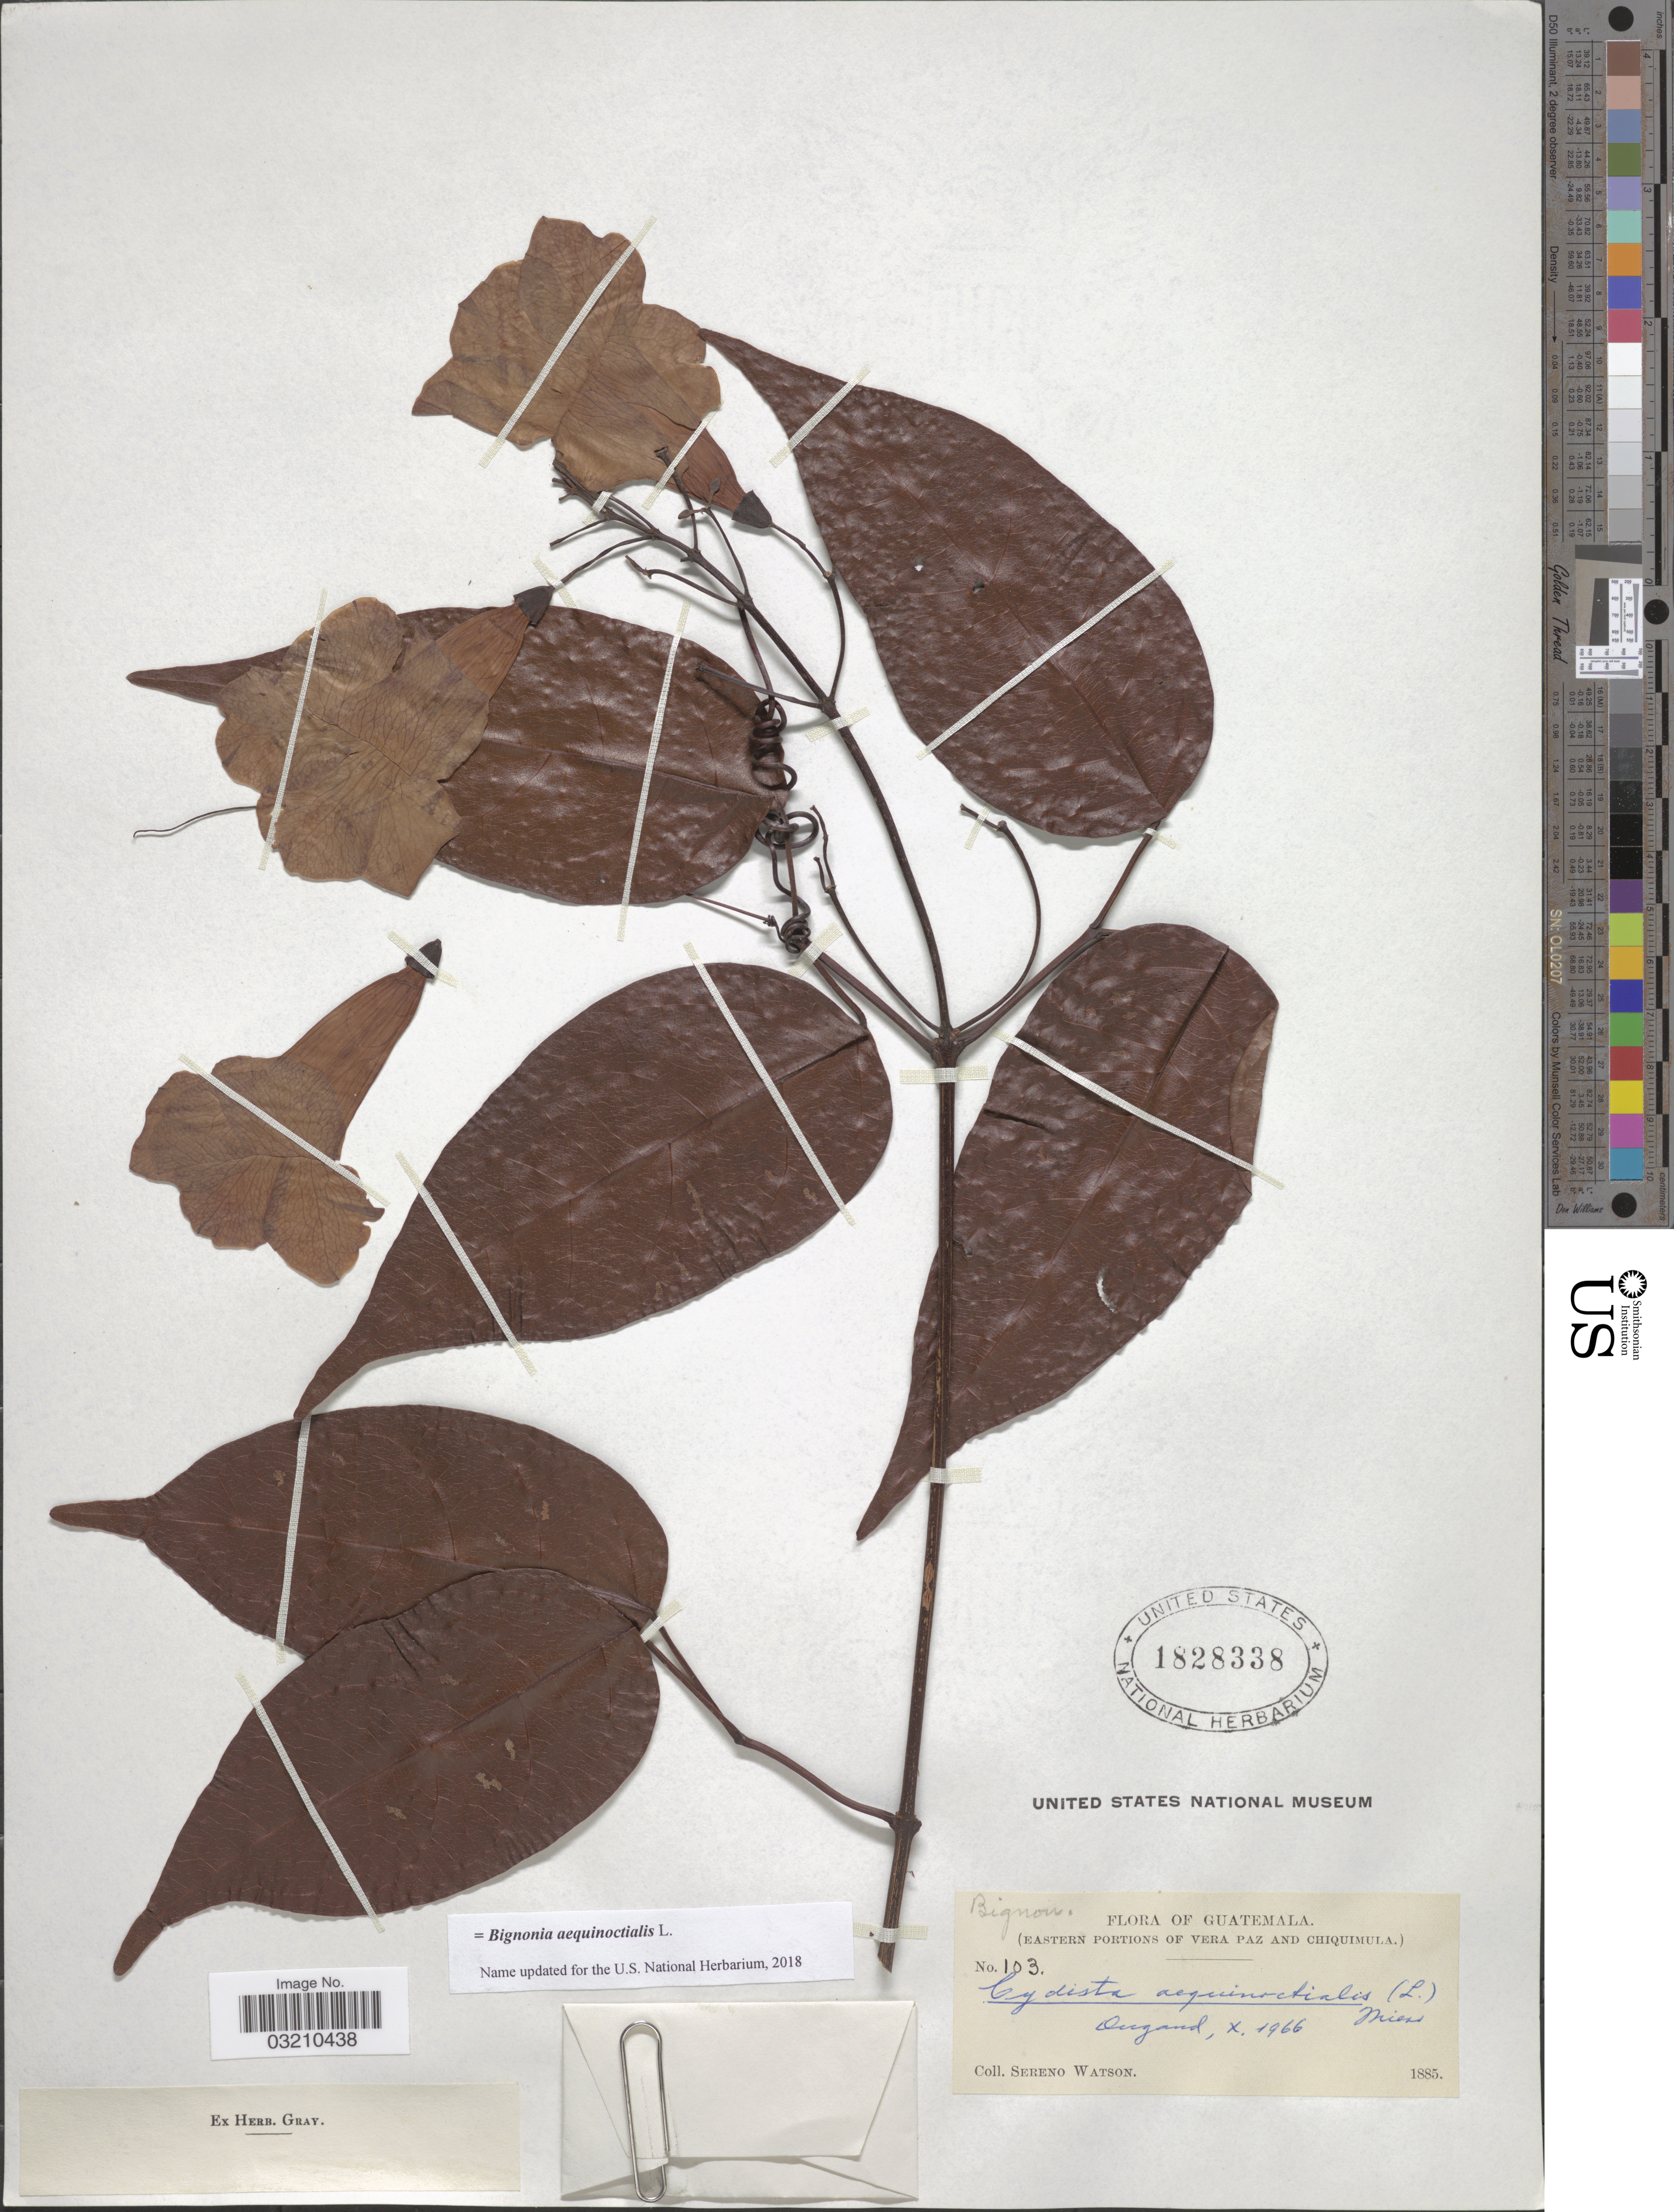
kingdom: Plantae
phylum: Tracheophyta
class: Magnoliopsida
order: Lamiales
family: Bignoniaceae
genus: Bignonia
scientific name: Bignonia aequinoctialis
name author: L.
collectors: S. Watson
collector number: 103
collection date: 1885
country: Guatemala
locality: (Eastern Portions of Vera Paz and Chiquimula.)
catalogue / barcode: US 1828338